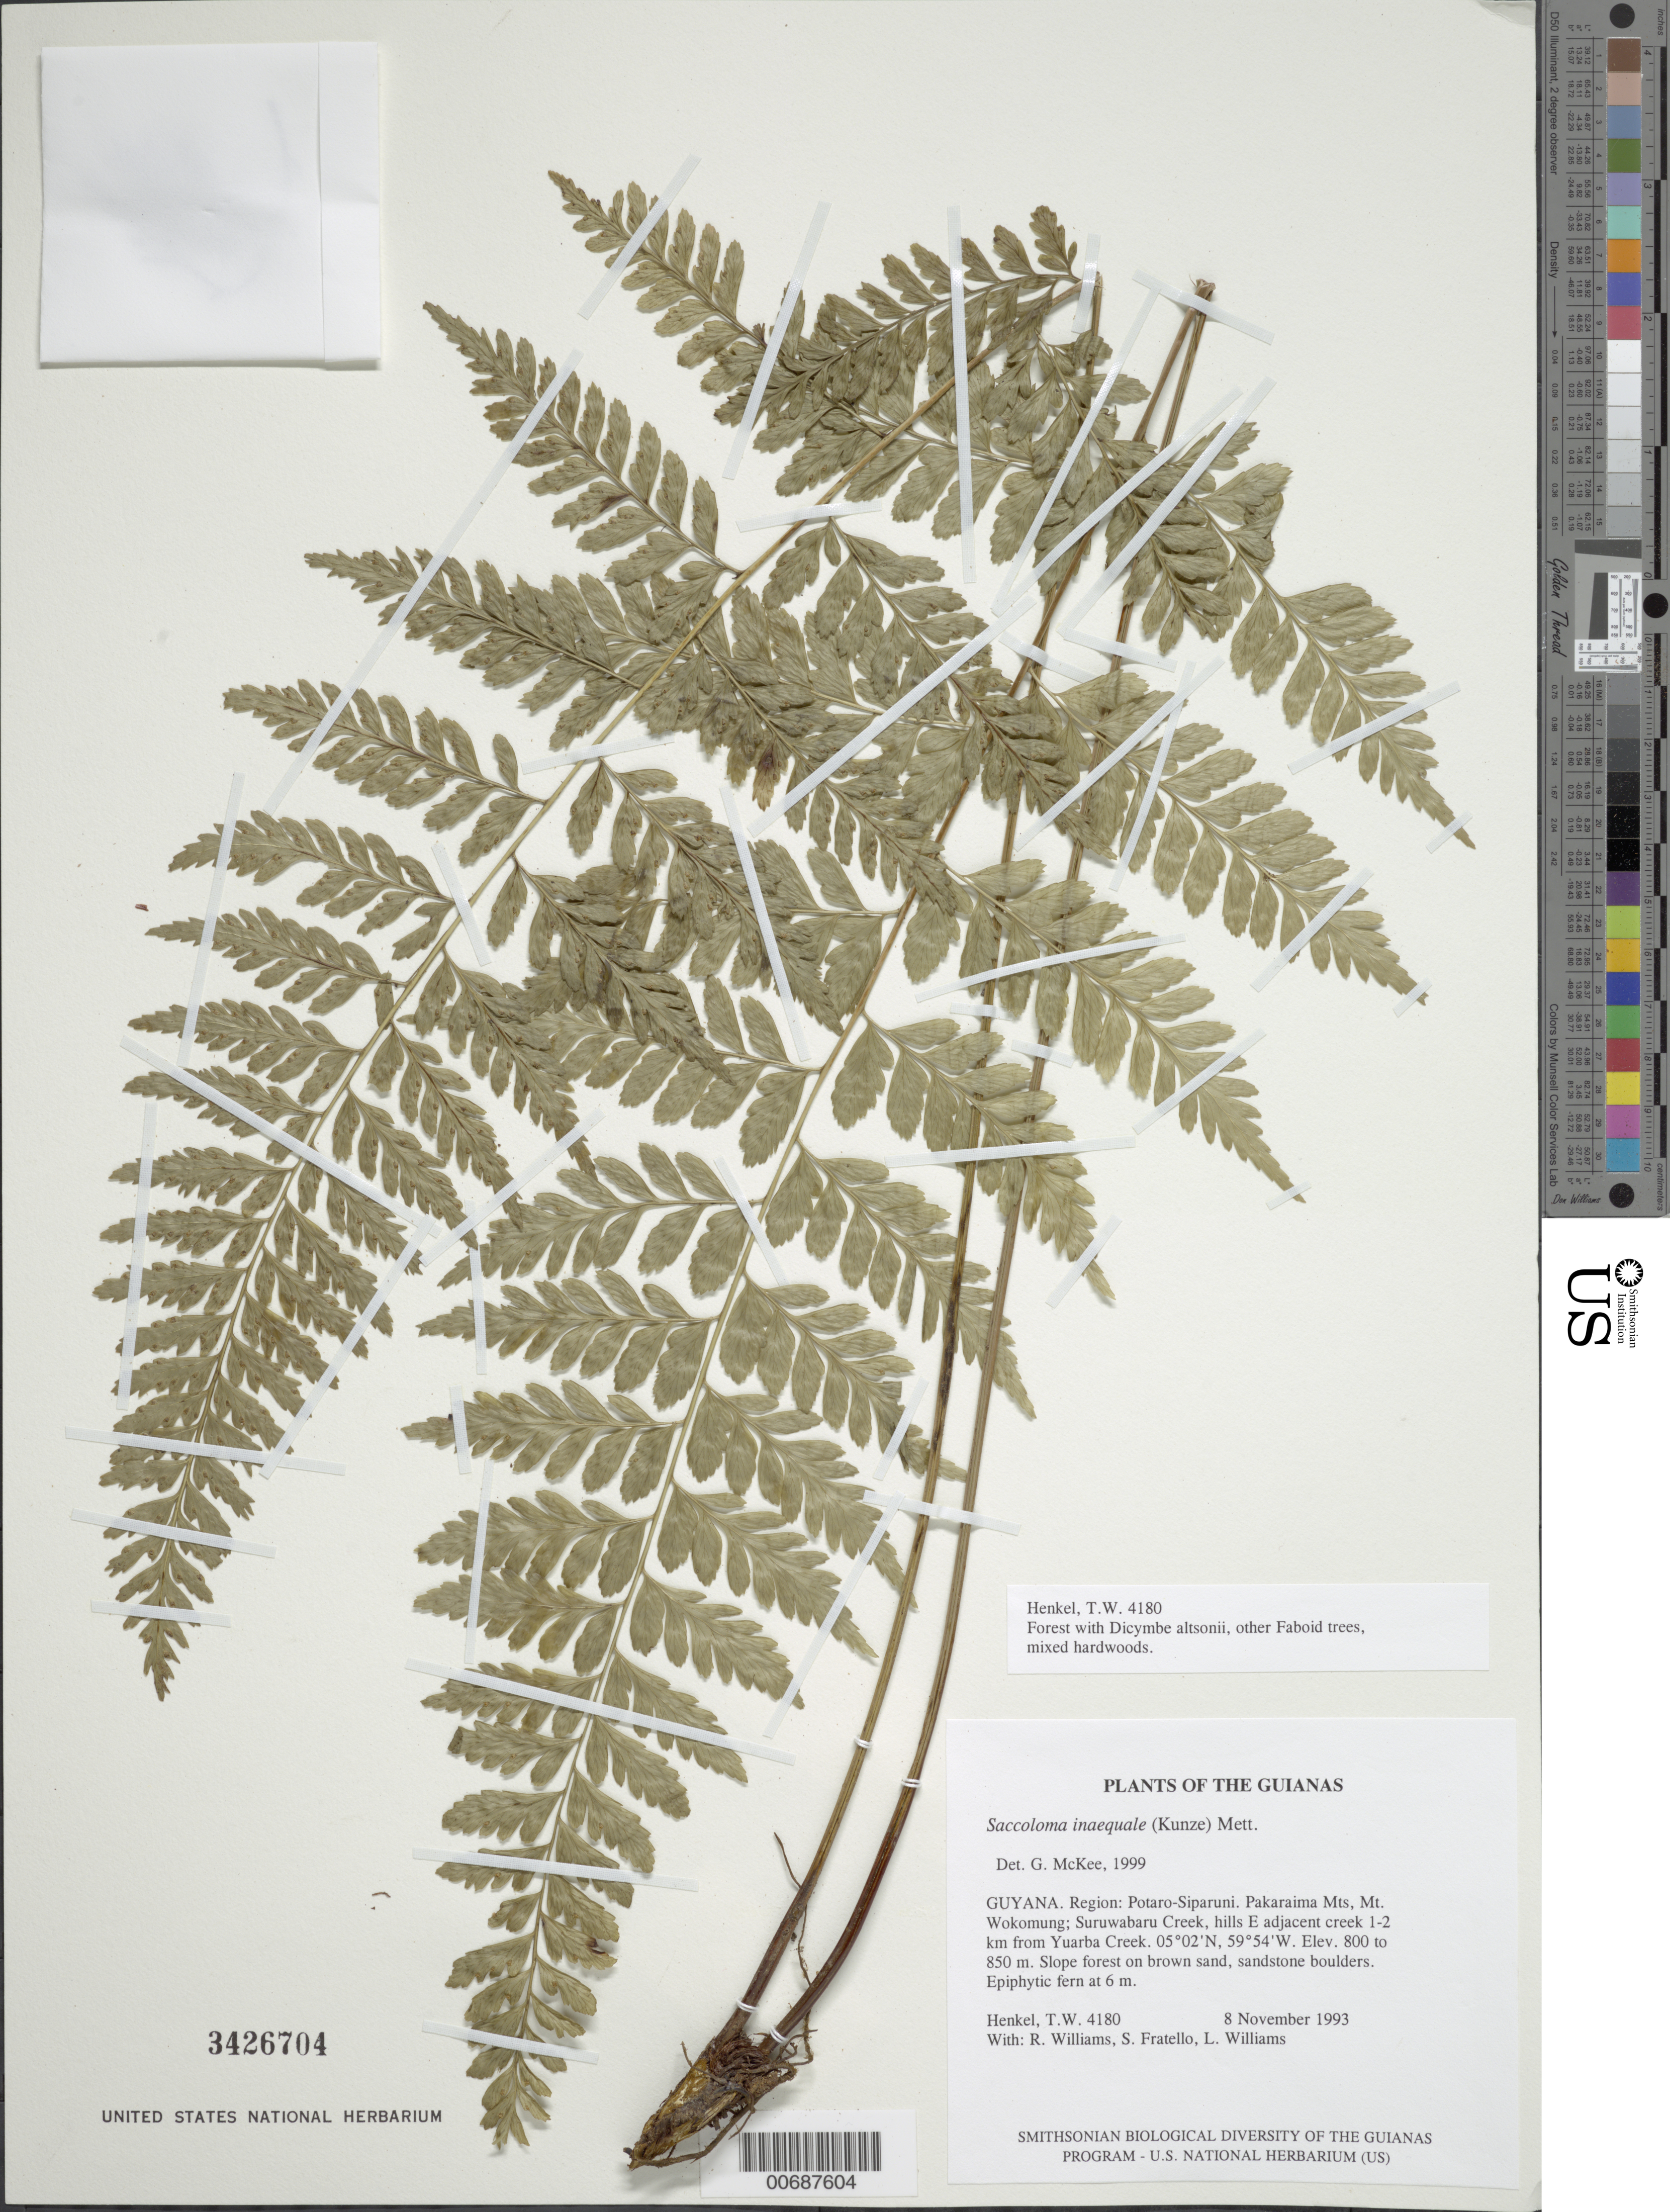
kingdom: Plantae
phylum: Tracheophyta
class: Polypodiopsida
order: Polypodiales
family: Saccolomataceae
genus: Saccoloma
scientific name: Saccoloma inaequale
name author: (Kunze) Mett.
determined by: McKee, G. S., (US), NMNH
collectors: T. Henkel, R. Williams, S. Fratello & L. Williams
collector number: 4180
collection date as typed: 8 November 1993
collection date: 1993-11-08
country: Guyana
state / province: Potaro-Siparuni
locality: Pakaraima Mts, Mt. Wokomung; Suruwabaru Creek, hills E adjacent creek 1-2 km from Yuarba Creek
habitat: Slope forest on brown sand, sandstone boulders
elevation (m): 800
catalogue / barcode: US 3426704